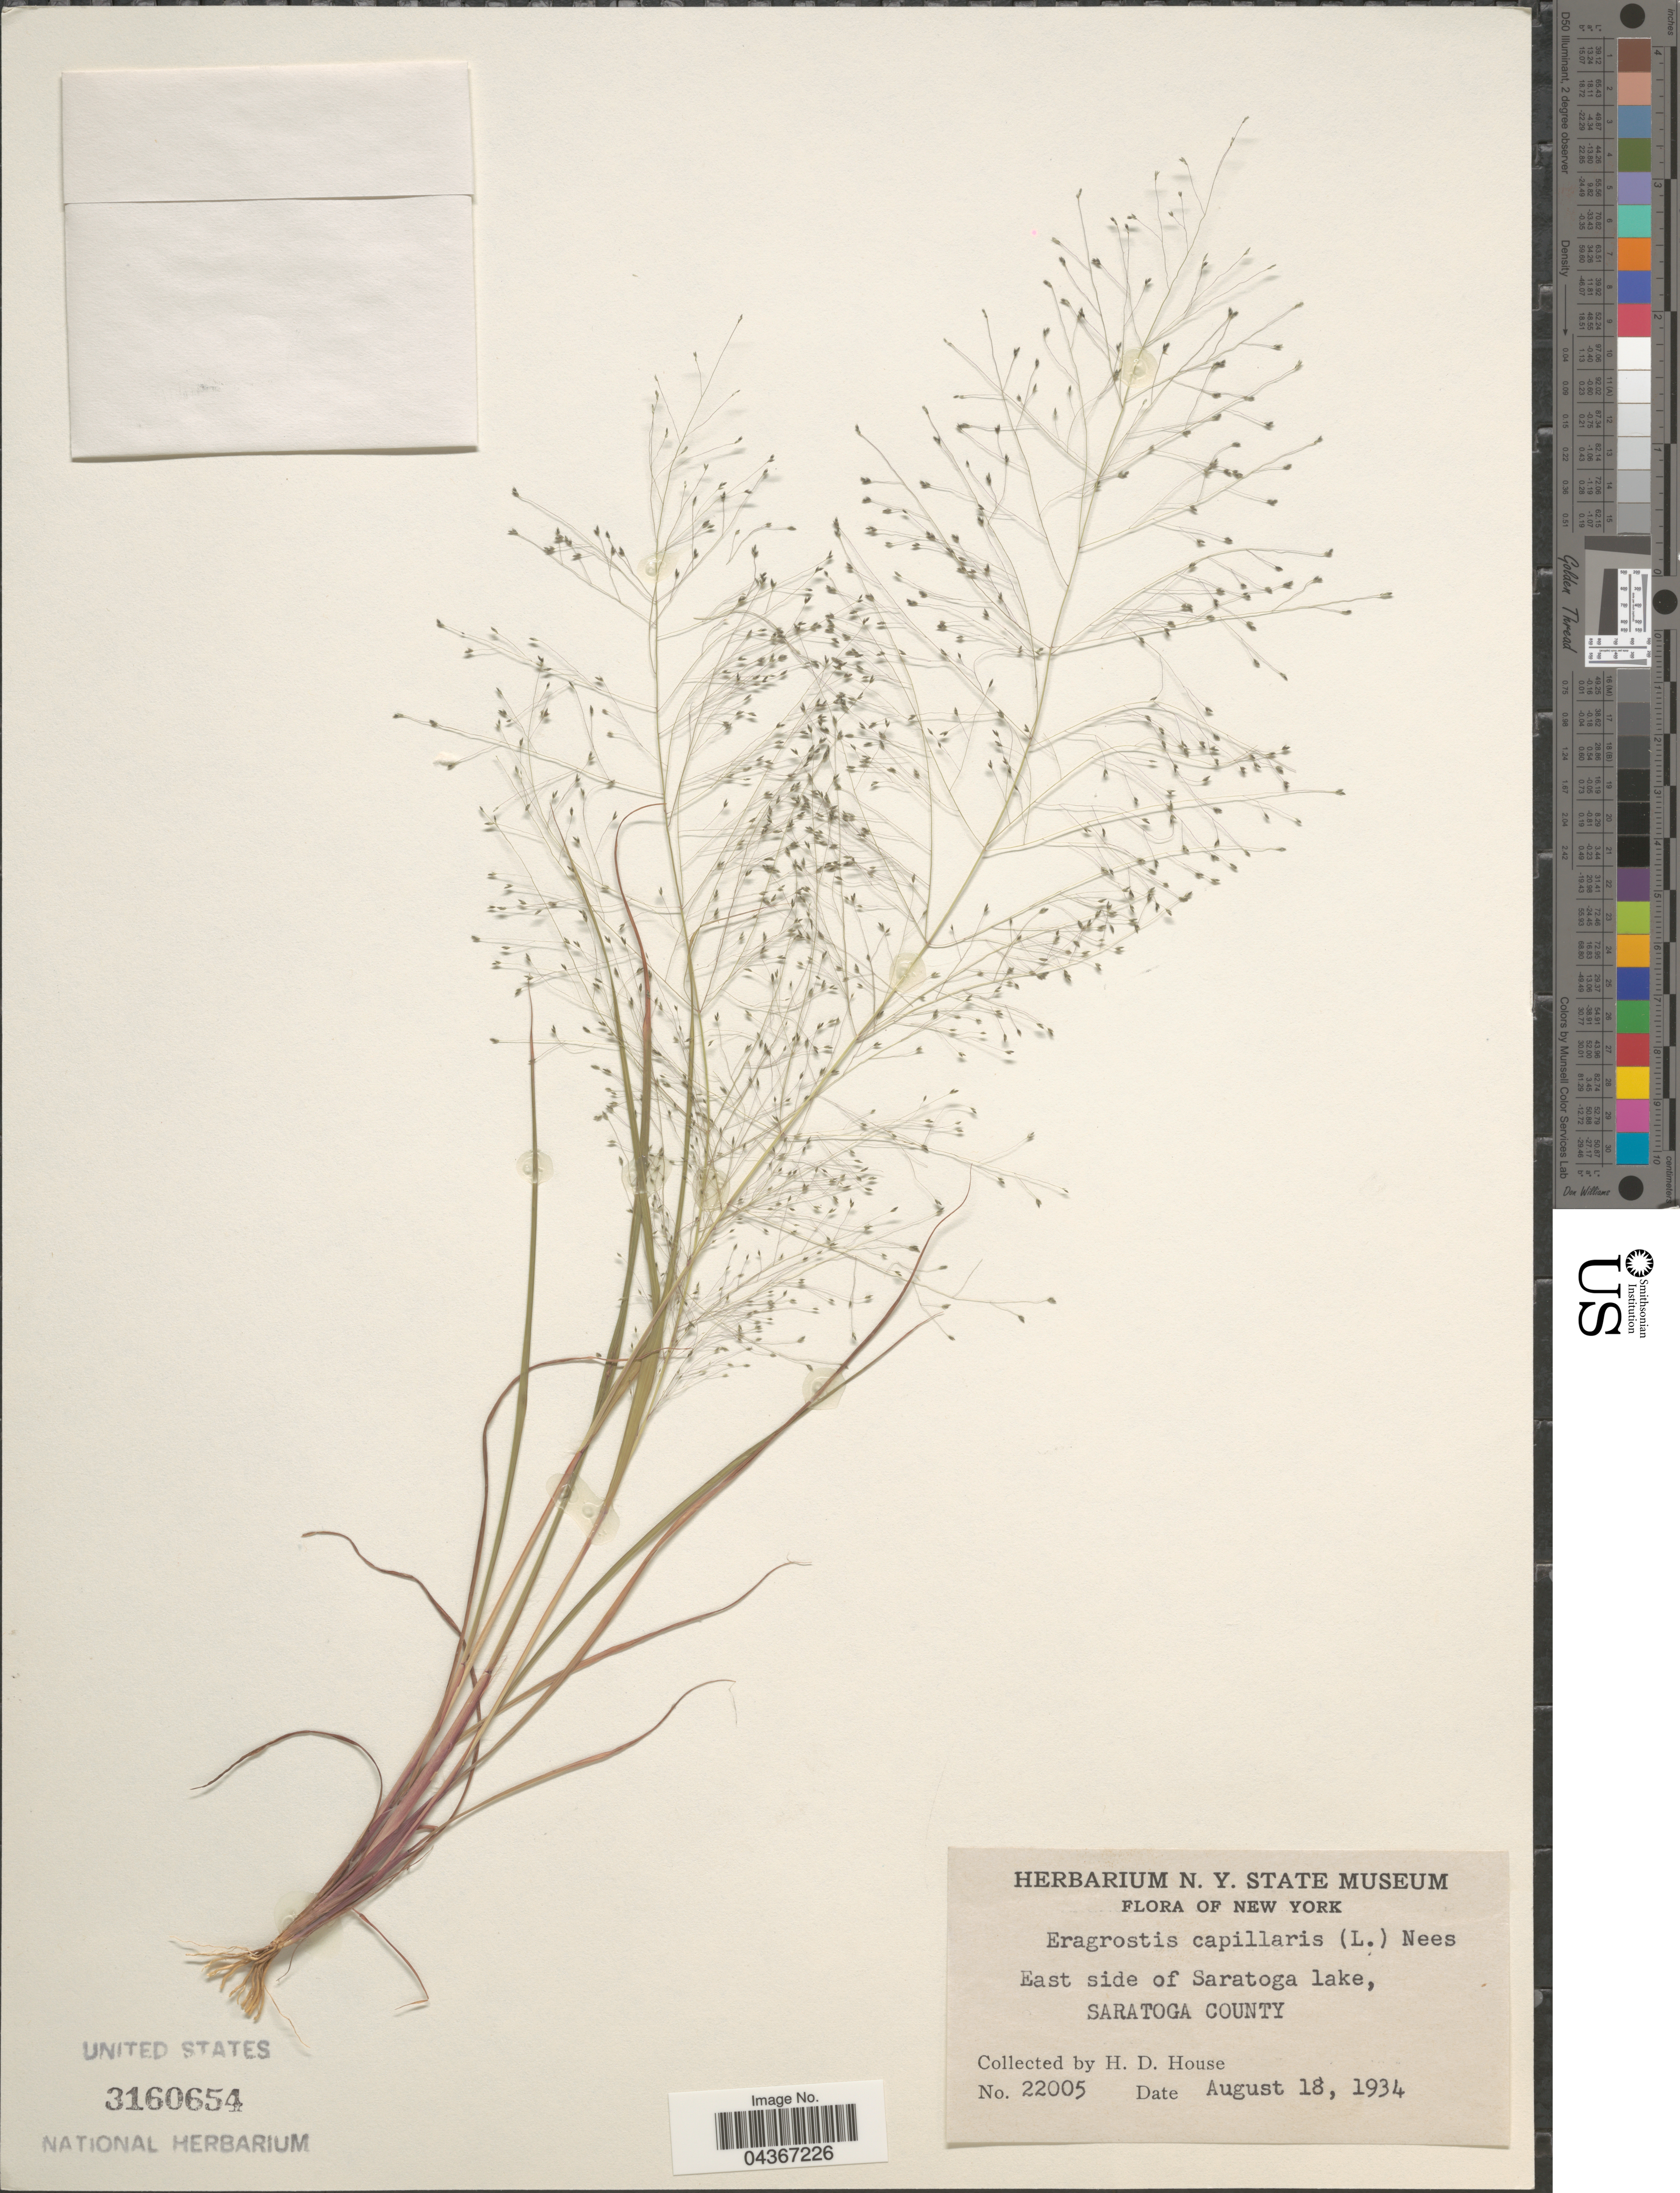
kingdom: Plantae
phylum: Tracheophyta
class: Liliopsida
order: Poales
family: Poaceae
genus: Eragrostis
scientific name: Eragrostis capillaris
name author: (L.) Nees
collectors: H. D. House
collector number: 22005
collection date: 1934-08-18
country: United States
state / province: New York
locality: East side of Saratoga Lake, Saratoga County.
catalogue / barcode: US 3160654